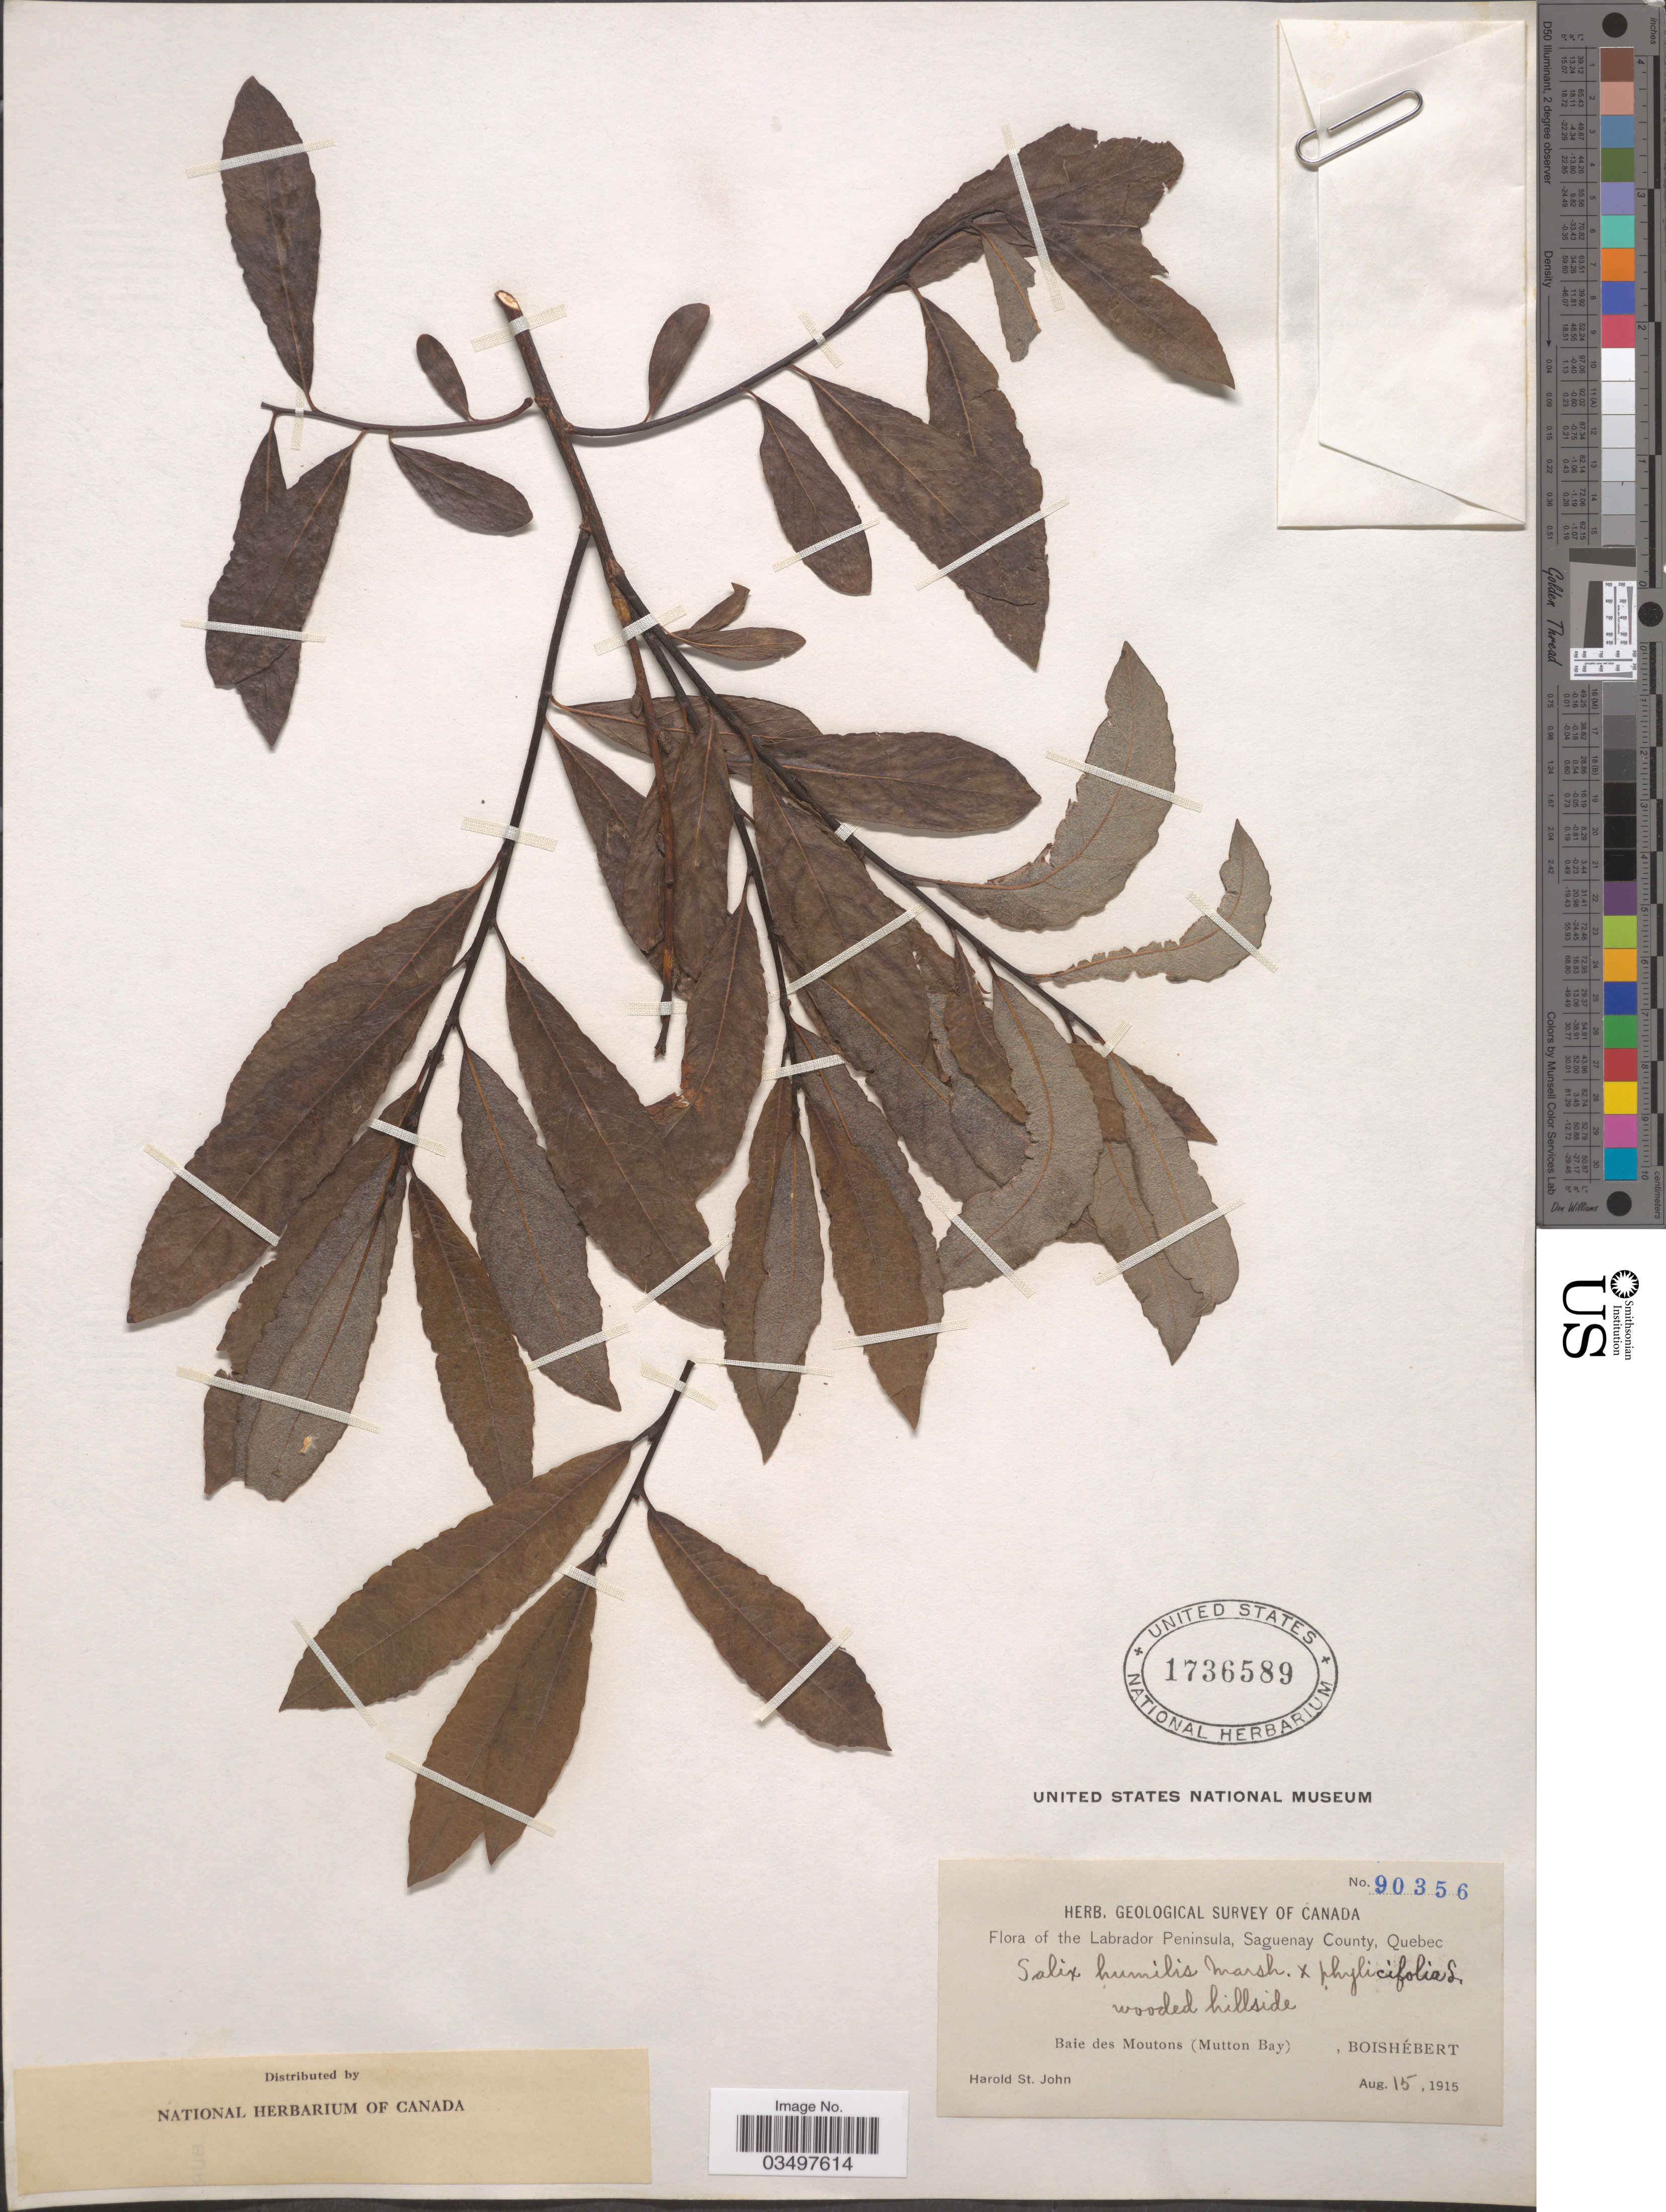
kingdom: Plantae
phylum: Tracheophyta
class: Magnoliopsida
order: Malpighiales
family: Salicaceae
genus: Salix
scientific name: Salix humilis x S. phylicifolia L.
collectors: H. St. John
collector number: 90356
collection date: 1915-08-15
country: Canada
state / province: Quebec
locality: The Labrador Peninsula, Saguenay County. Baie des Moutous (Mutton Bay), Boishébert.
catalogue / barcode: US 1736589